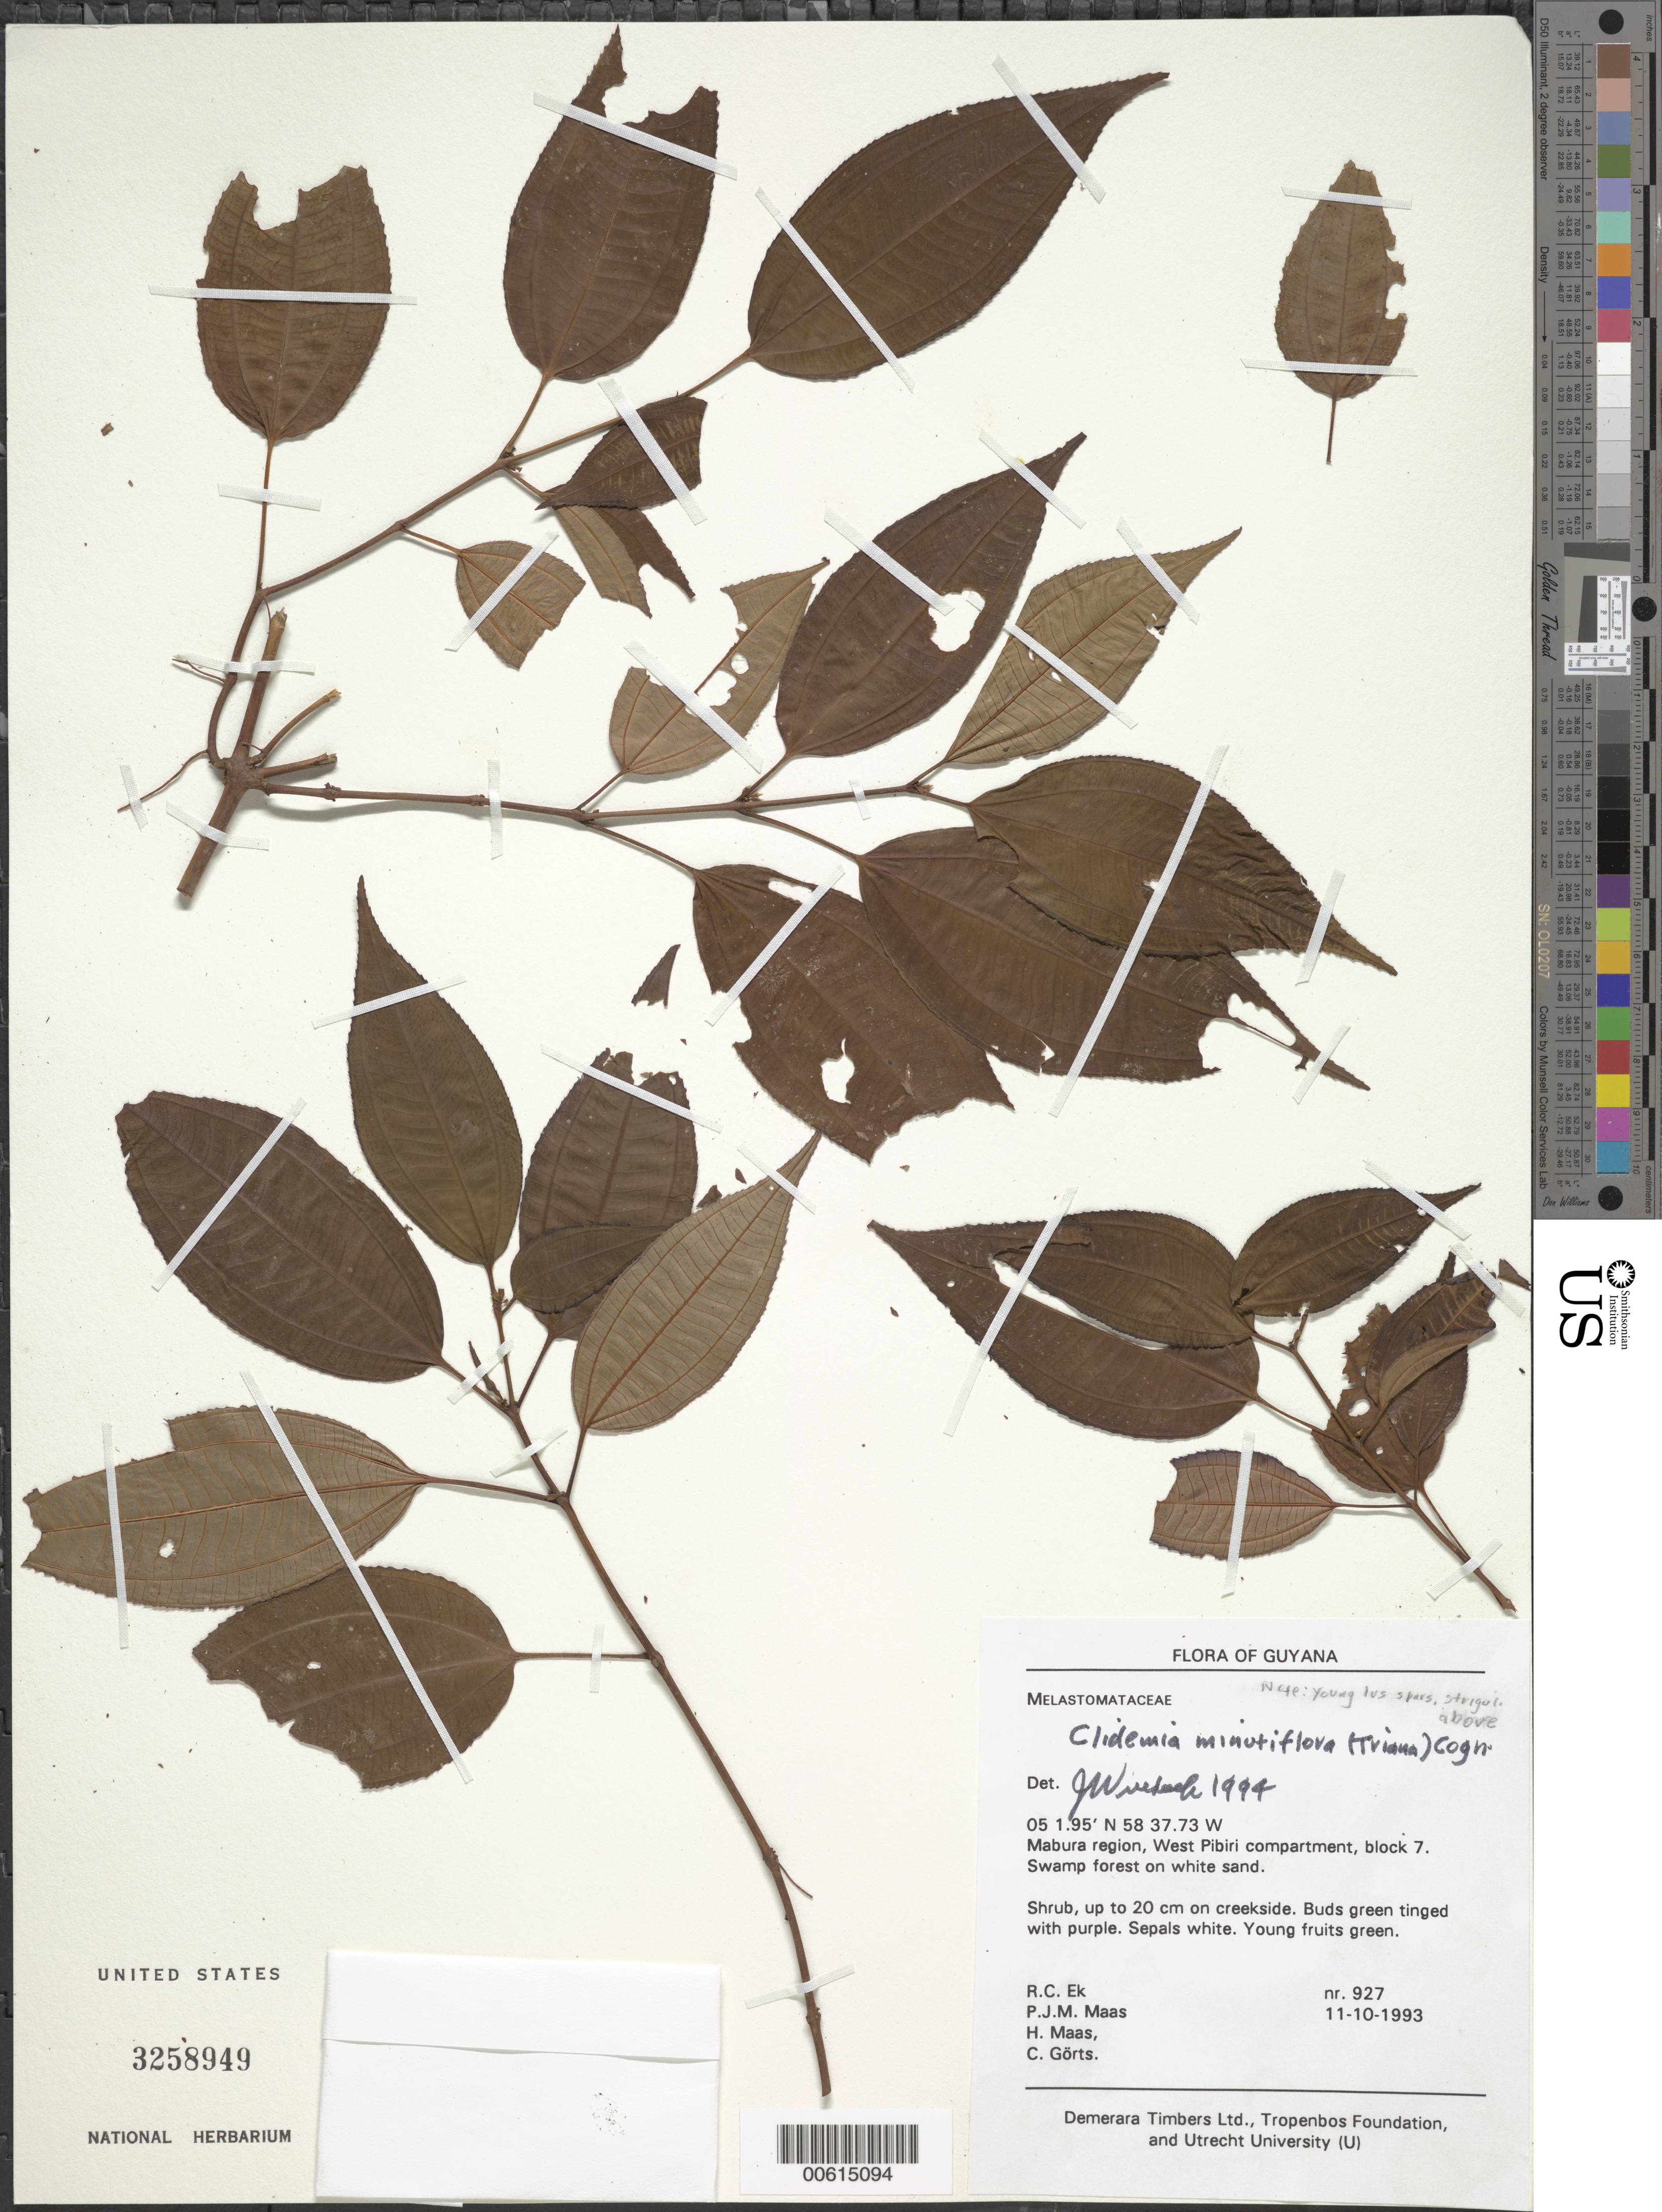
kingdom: Plantae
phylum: Tracheophyta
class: Magnoliopsida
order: Myrtales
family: Melastomataceae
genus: Clidemia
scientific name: Clidemia minutiflora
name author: (Triana) Cogn.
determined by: Wurdack, John J., (US), US (UNITED STATES)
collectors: R. C. Ek, P. Maas, H. Maas van de Kamer & C. Gorts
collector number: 927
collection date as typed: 11-Oct-93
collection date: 1993-10-11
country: Guyana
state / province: U. Demerara-Berbice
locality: Mabura region, West Pibiri compartment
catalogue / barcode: US 3258949